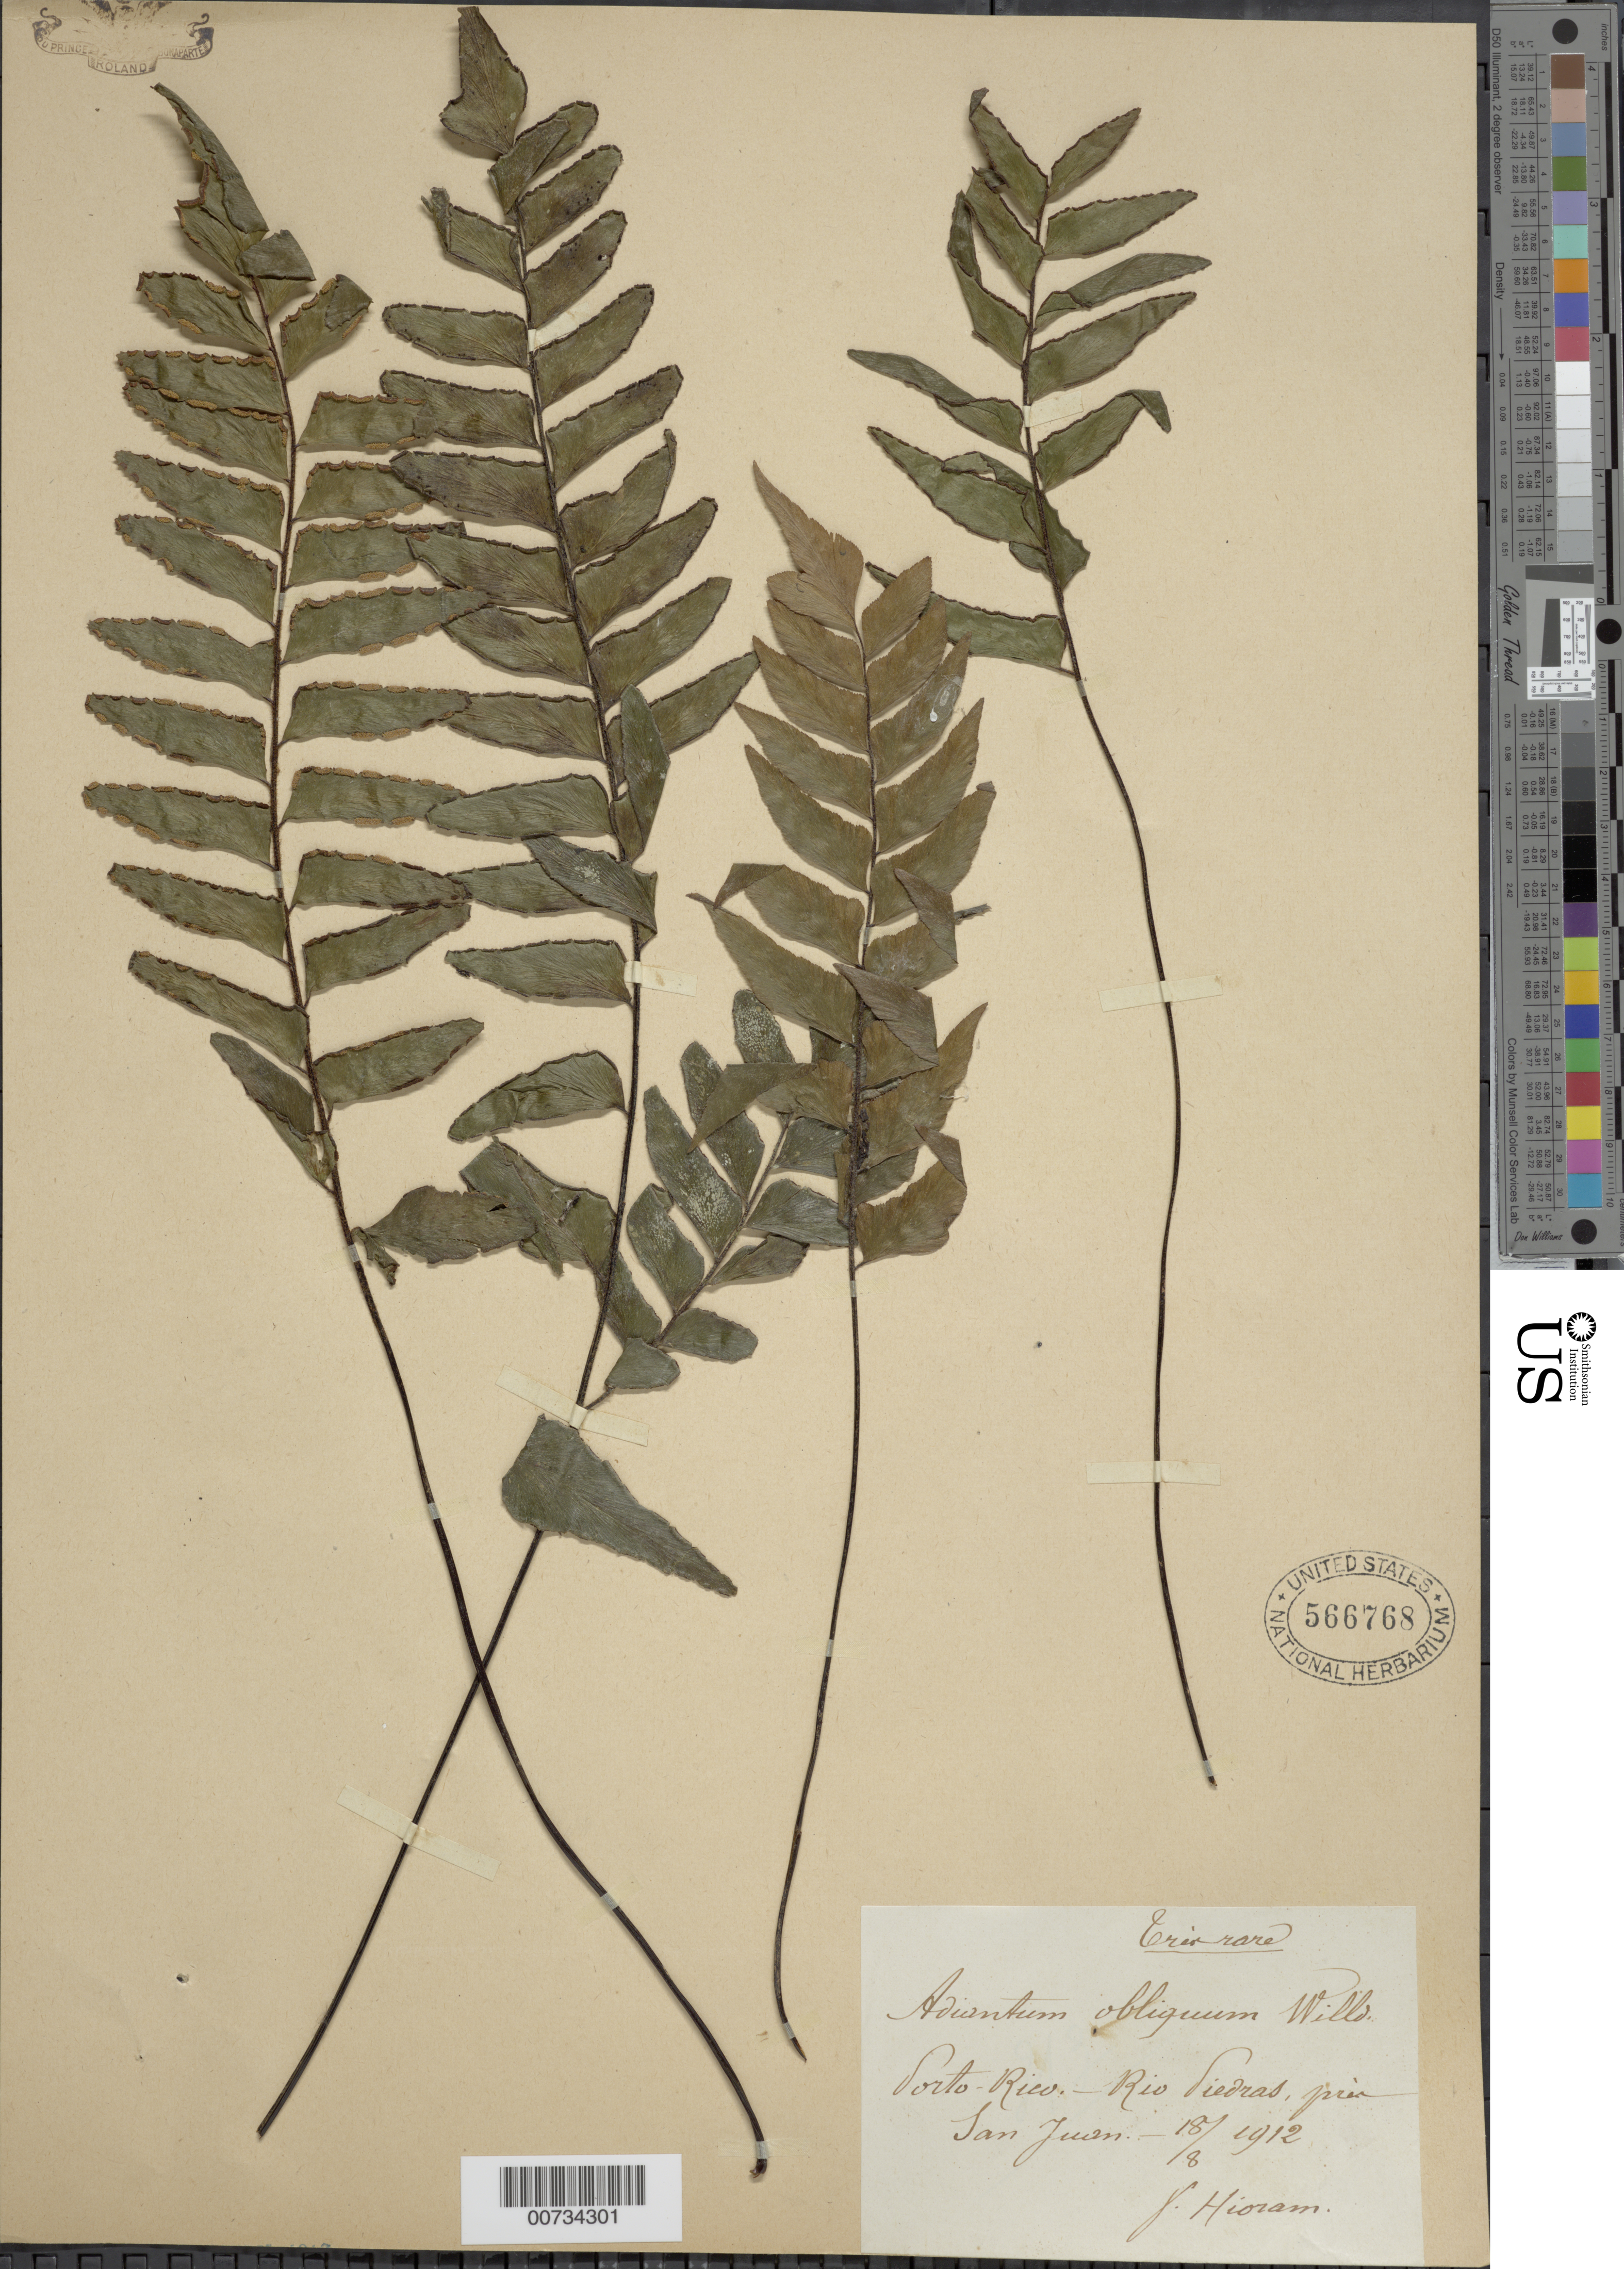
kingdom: Plantae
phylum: Tracheophyta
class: Polypodiopsida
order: Polypodiales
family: Pteridaceae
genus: Adiantum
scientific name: Adiantum obliquum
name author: Willd.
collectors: Bro. Hioram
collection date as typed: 18 Aug 1912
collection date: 1912-08-18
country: Puerto Rico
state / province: San Juan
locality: Rio Piedras, pria San Juan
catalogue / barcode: US 566768